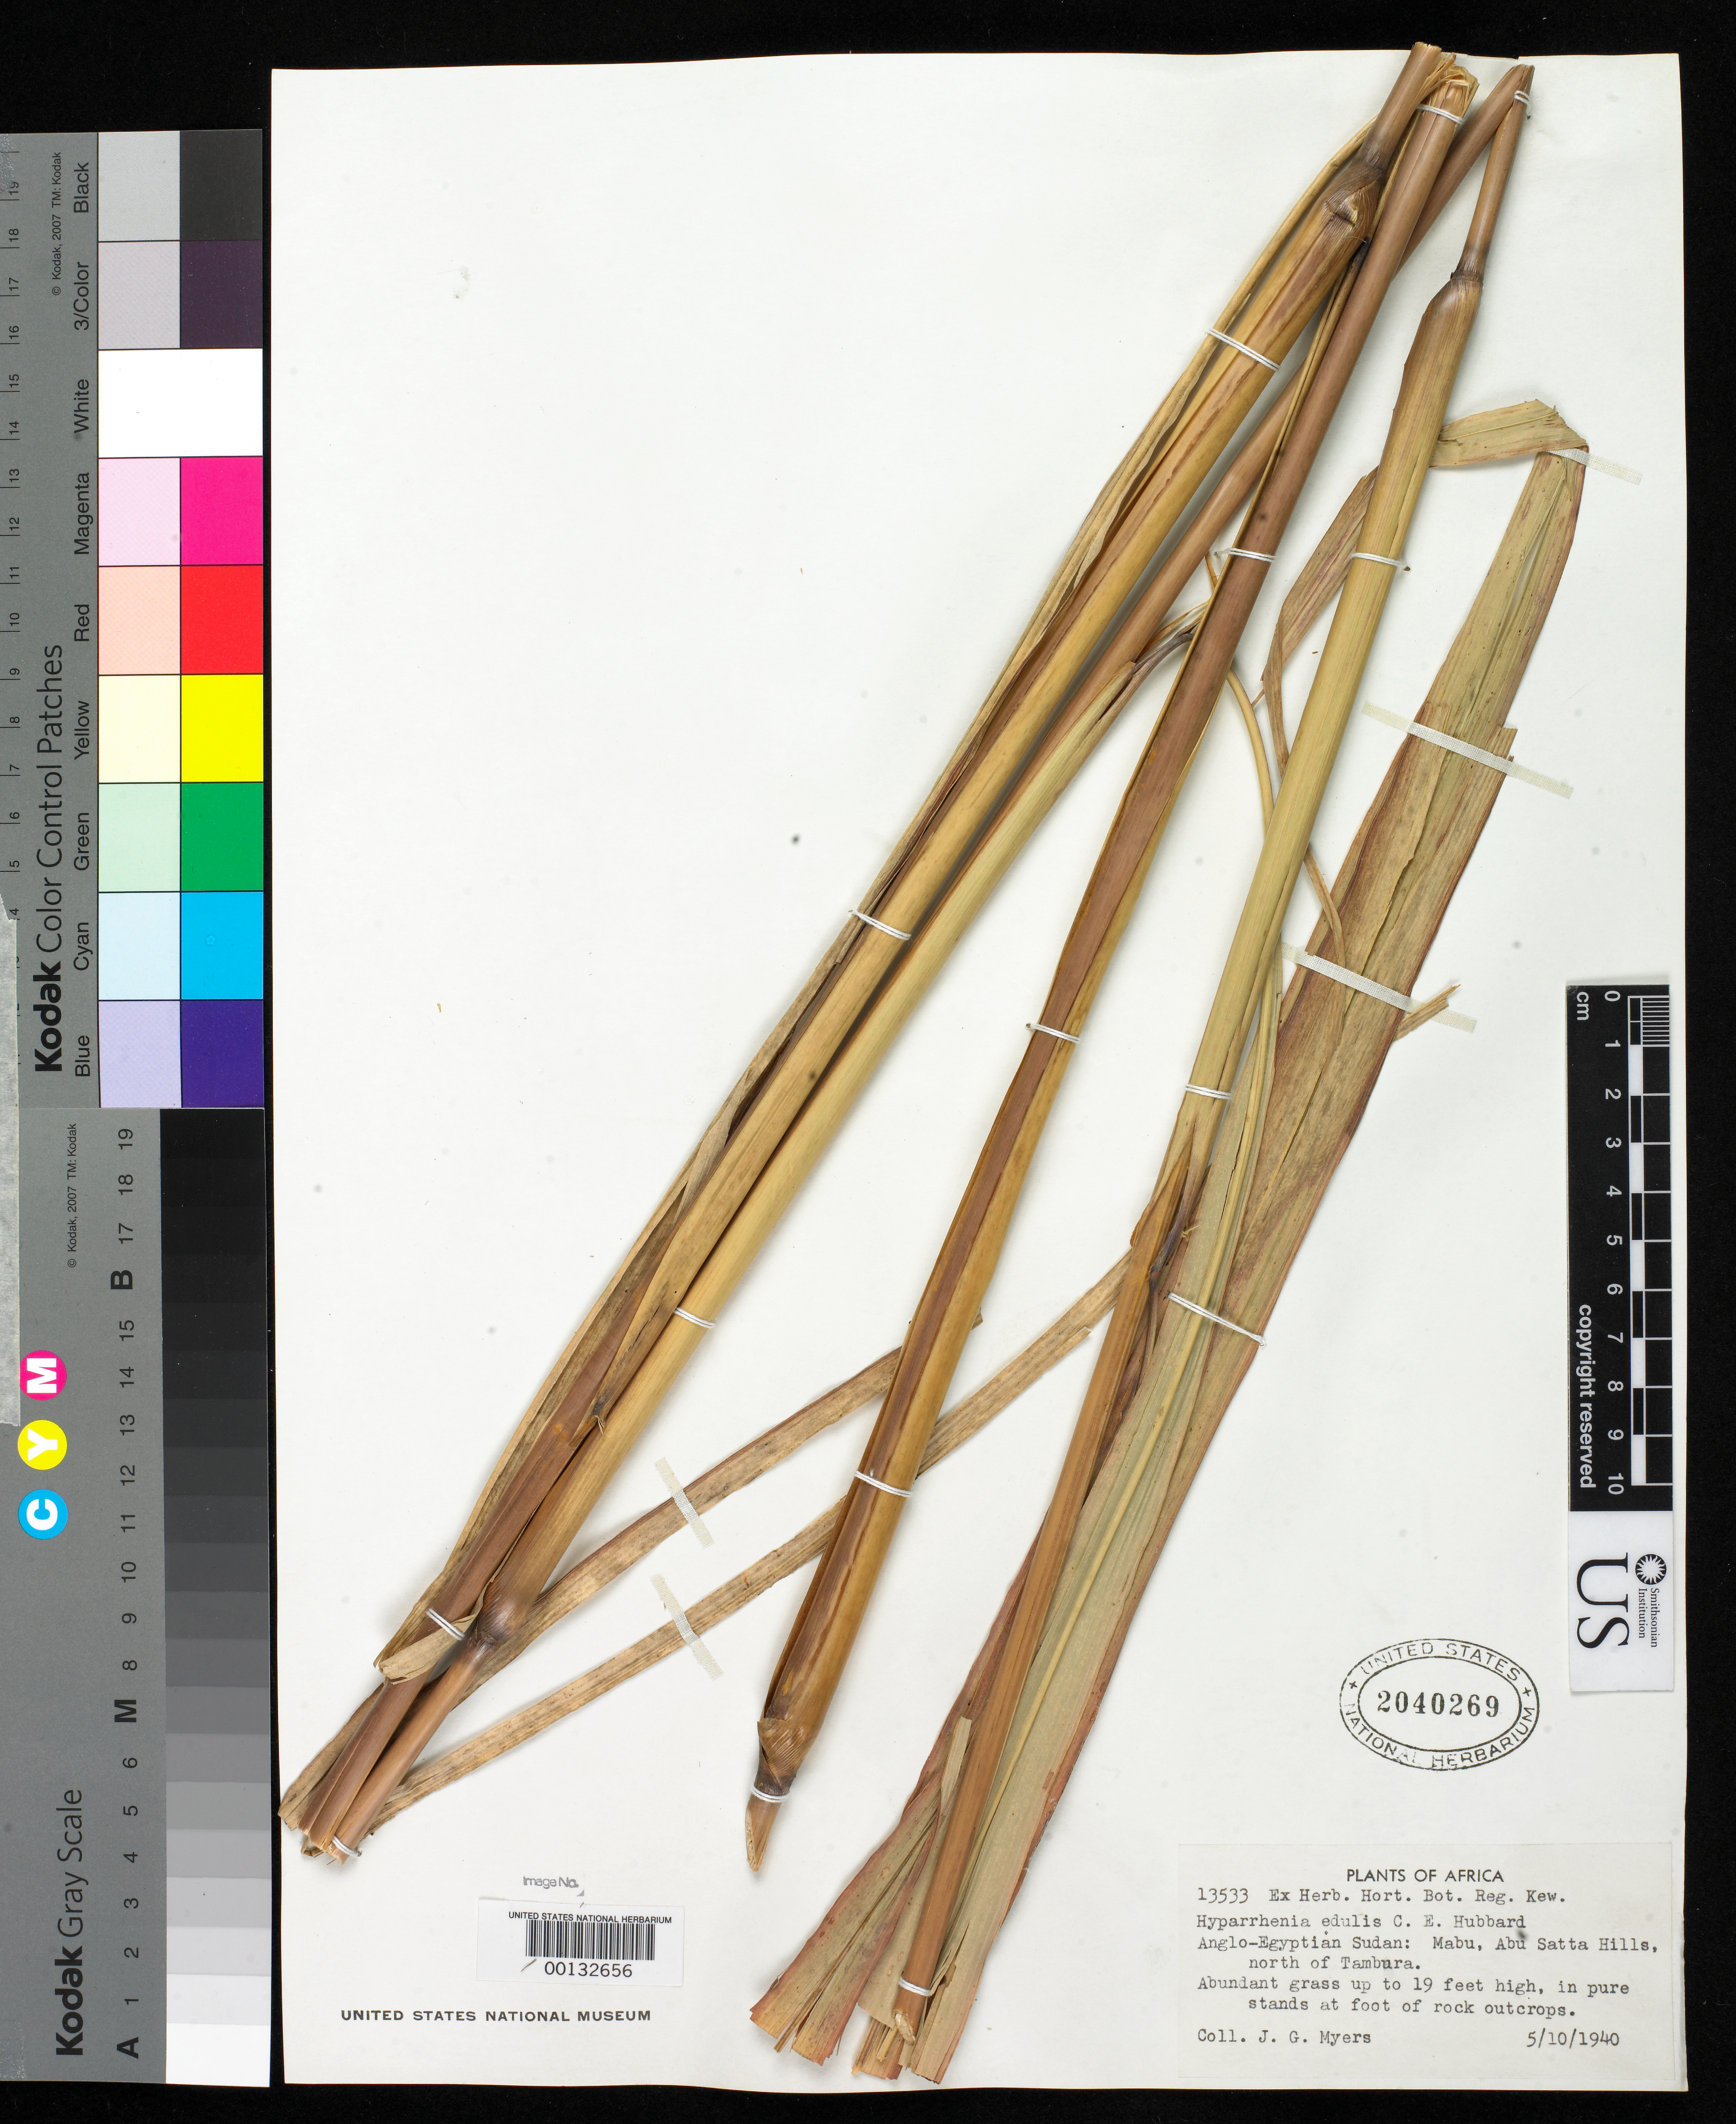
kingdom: Plantae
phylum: Tracheophyta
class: Liliopsida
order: Poales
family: Poaceae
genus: Hyparrhenia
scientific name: Hyparrhenia edulis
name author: C.E. Hubb.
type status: Isotype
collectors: J. Myers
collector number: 13533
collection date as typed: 05 Oct 1940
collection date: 1940-10-05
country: South Sudan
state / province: Western Equatoria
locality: Mabu, Abu Satta Hills, north of Tambura.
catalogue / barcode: US 2040269